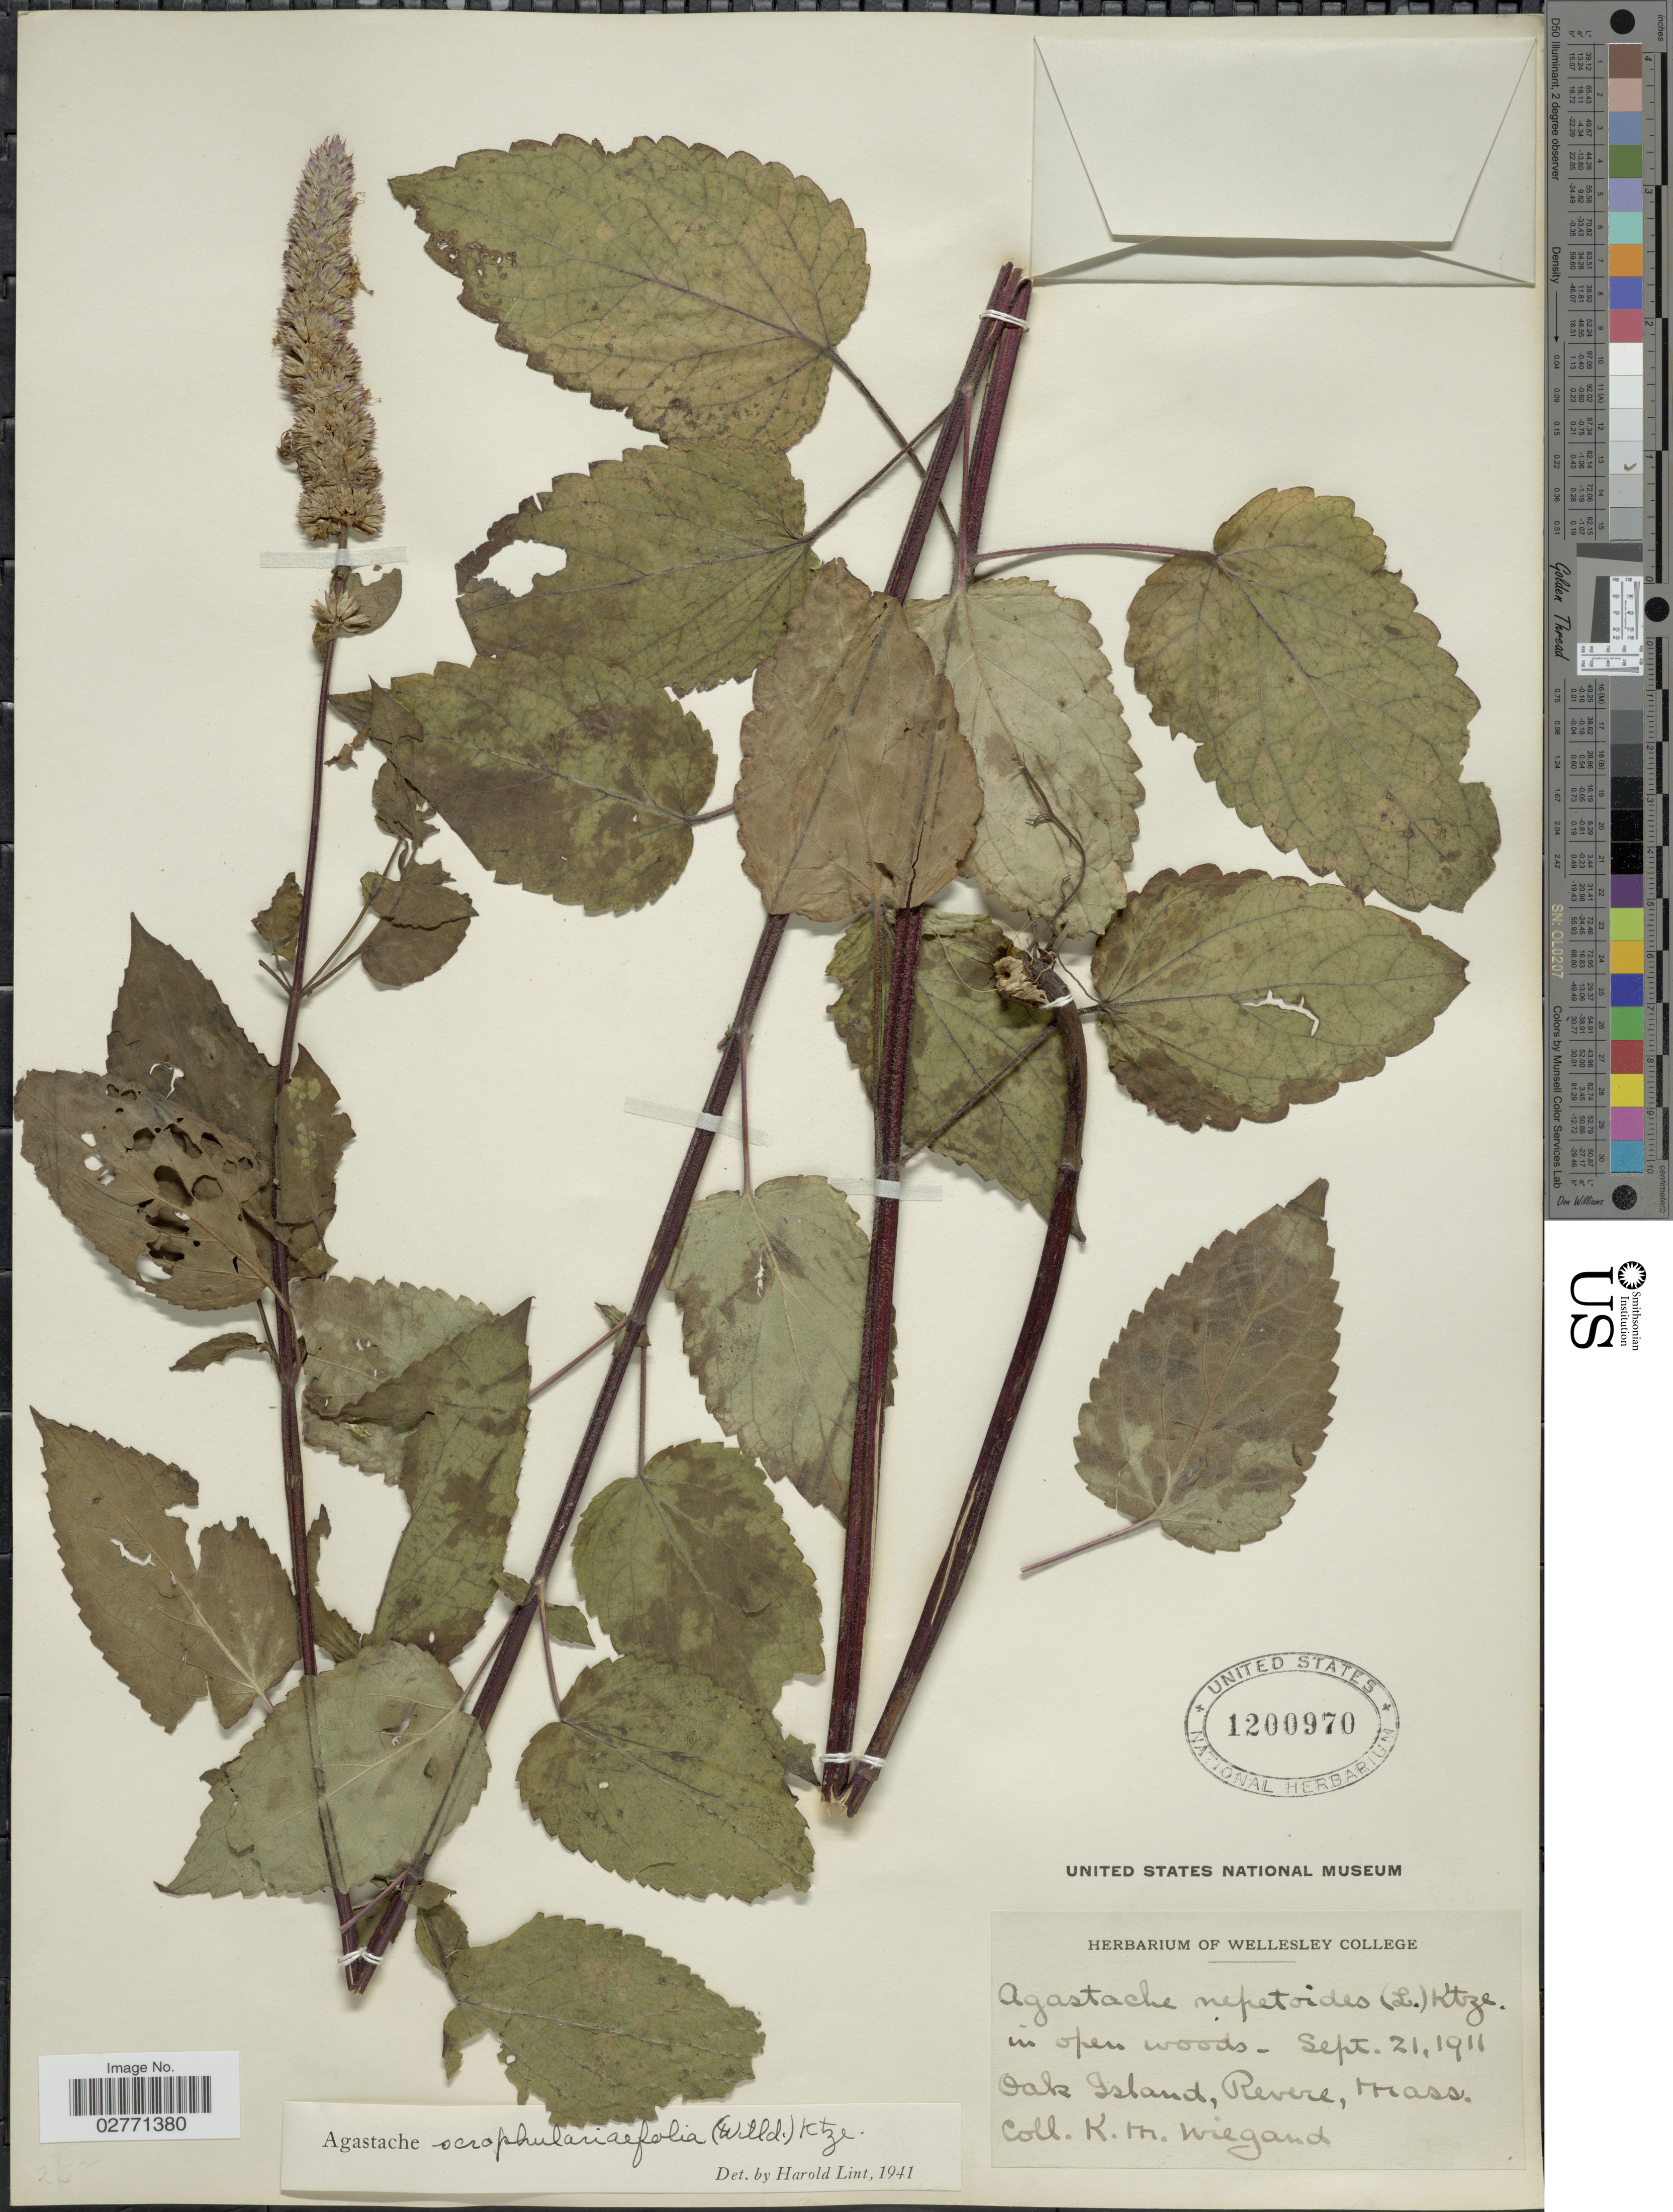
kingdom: Plantae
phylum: Tracheophyta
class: Magnoliopsida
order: Lamiales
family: Lamiaceae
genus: Agastache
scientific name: Agastache scrophulariifolia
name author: (Willd.) Kuntze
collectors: K. M. Wiegand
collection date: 1911-09-21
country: United States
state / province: Massachusetts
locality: Oak Island, Revere.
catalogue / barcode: US 1200970